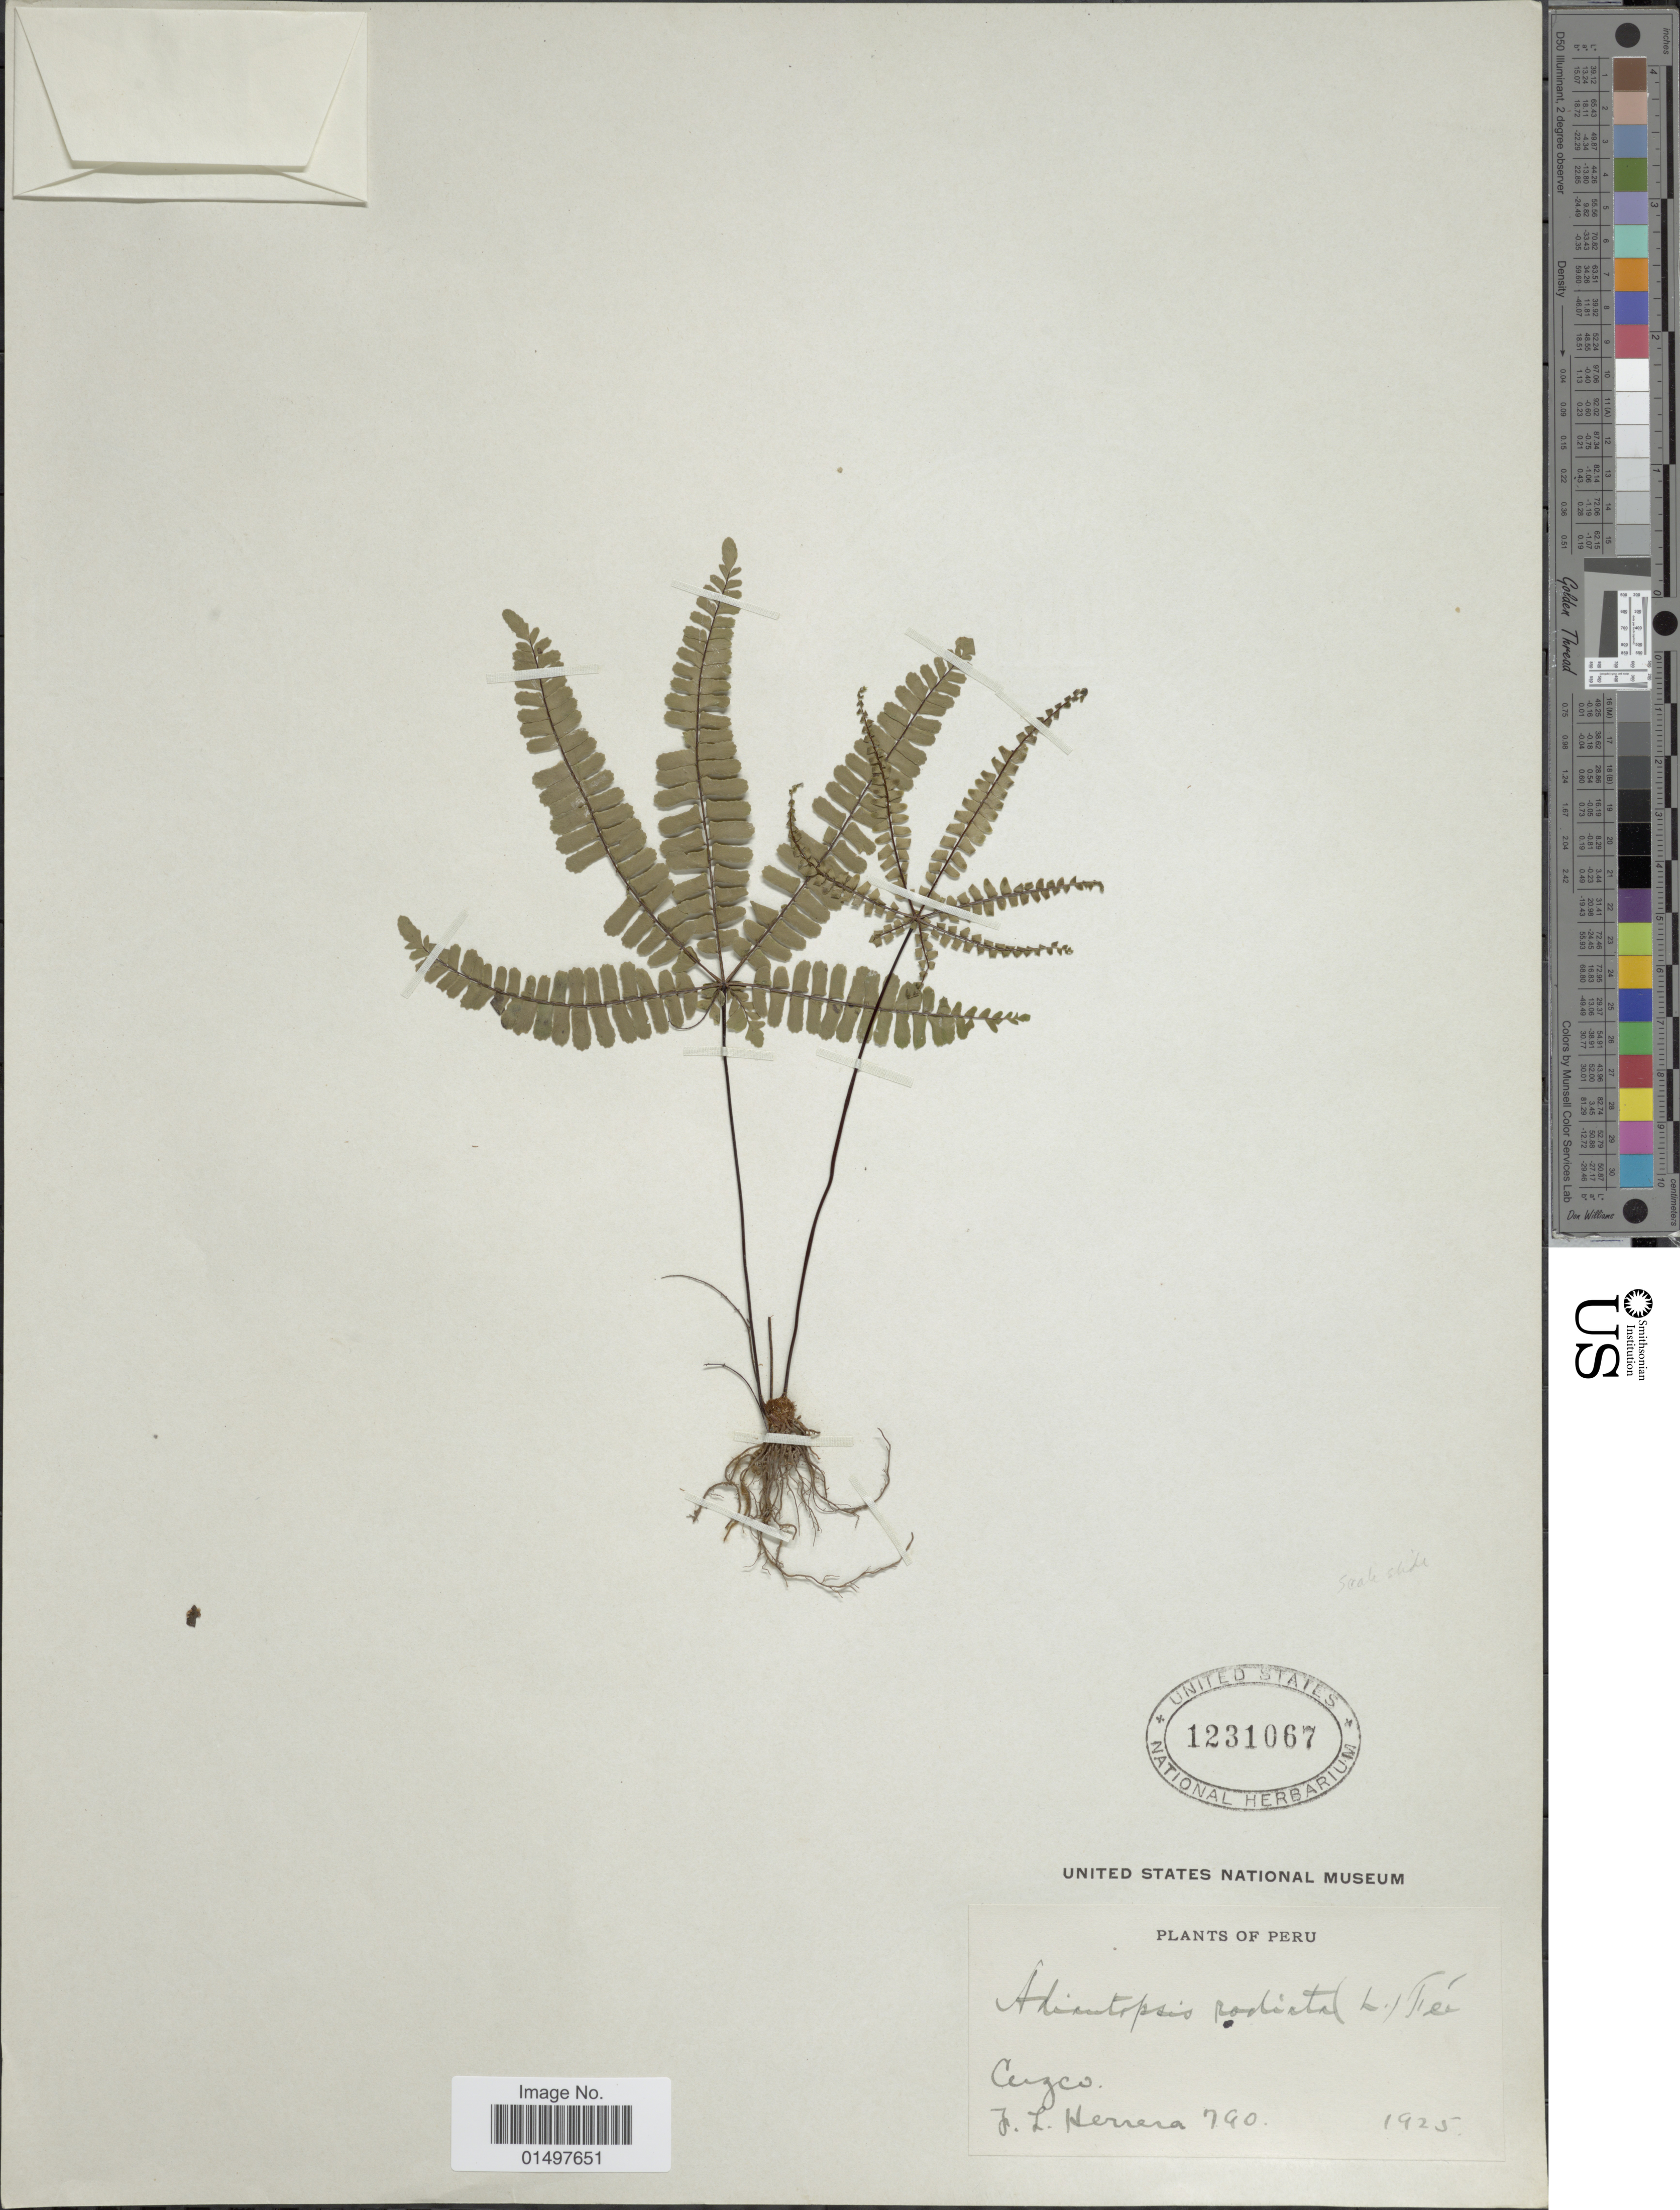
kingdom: Plantae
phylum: Tracheophyta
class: Polypodiopsida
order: Polypodiales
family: Pteridaceae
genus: Adiantopsis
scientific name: Adiantopsis radiata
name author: (L.) Fée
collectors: J. L. Herrera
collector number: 790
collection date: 1925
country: Peru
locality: Cuzco.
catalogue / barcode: US 1231067